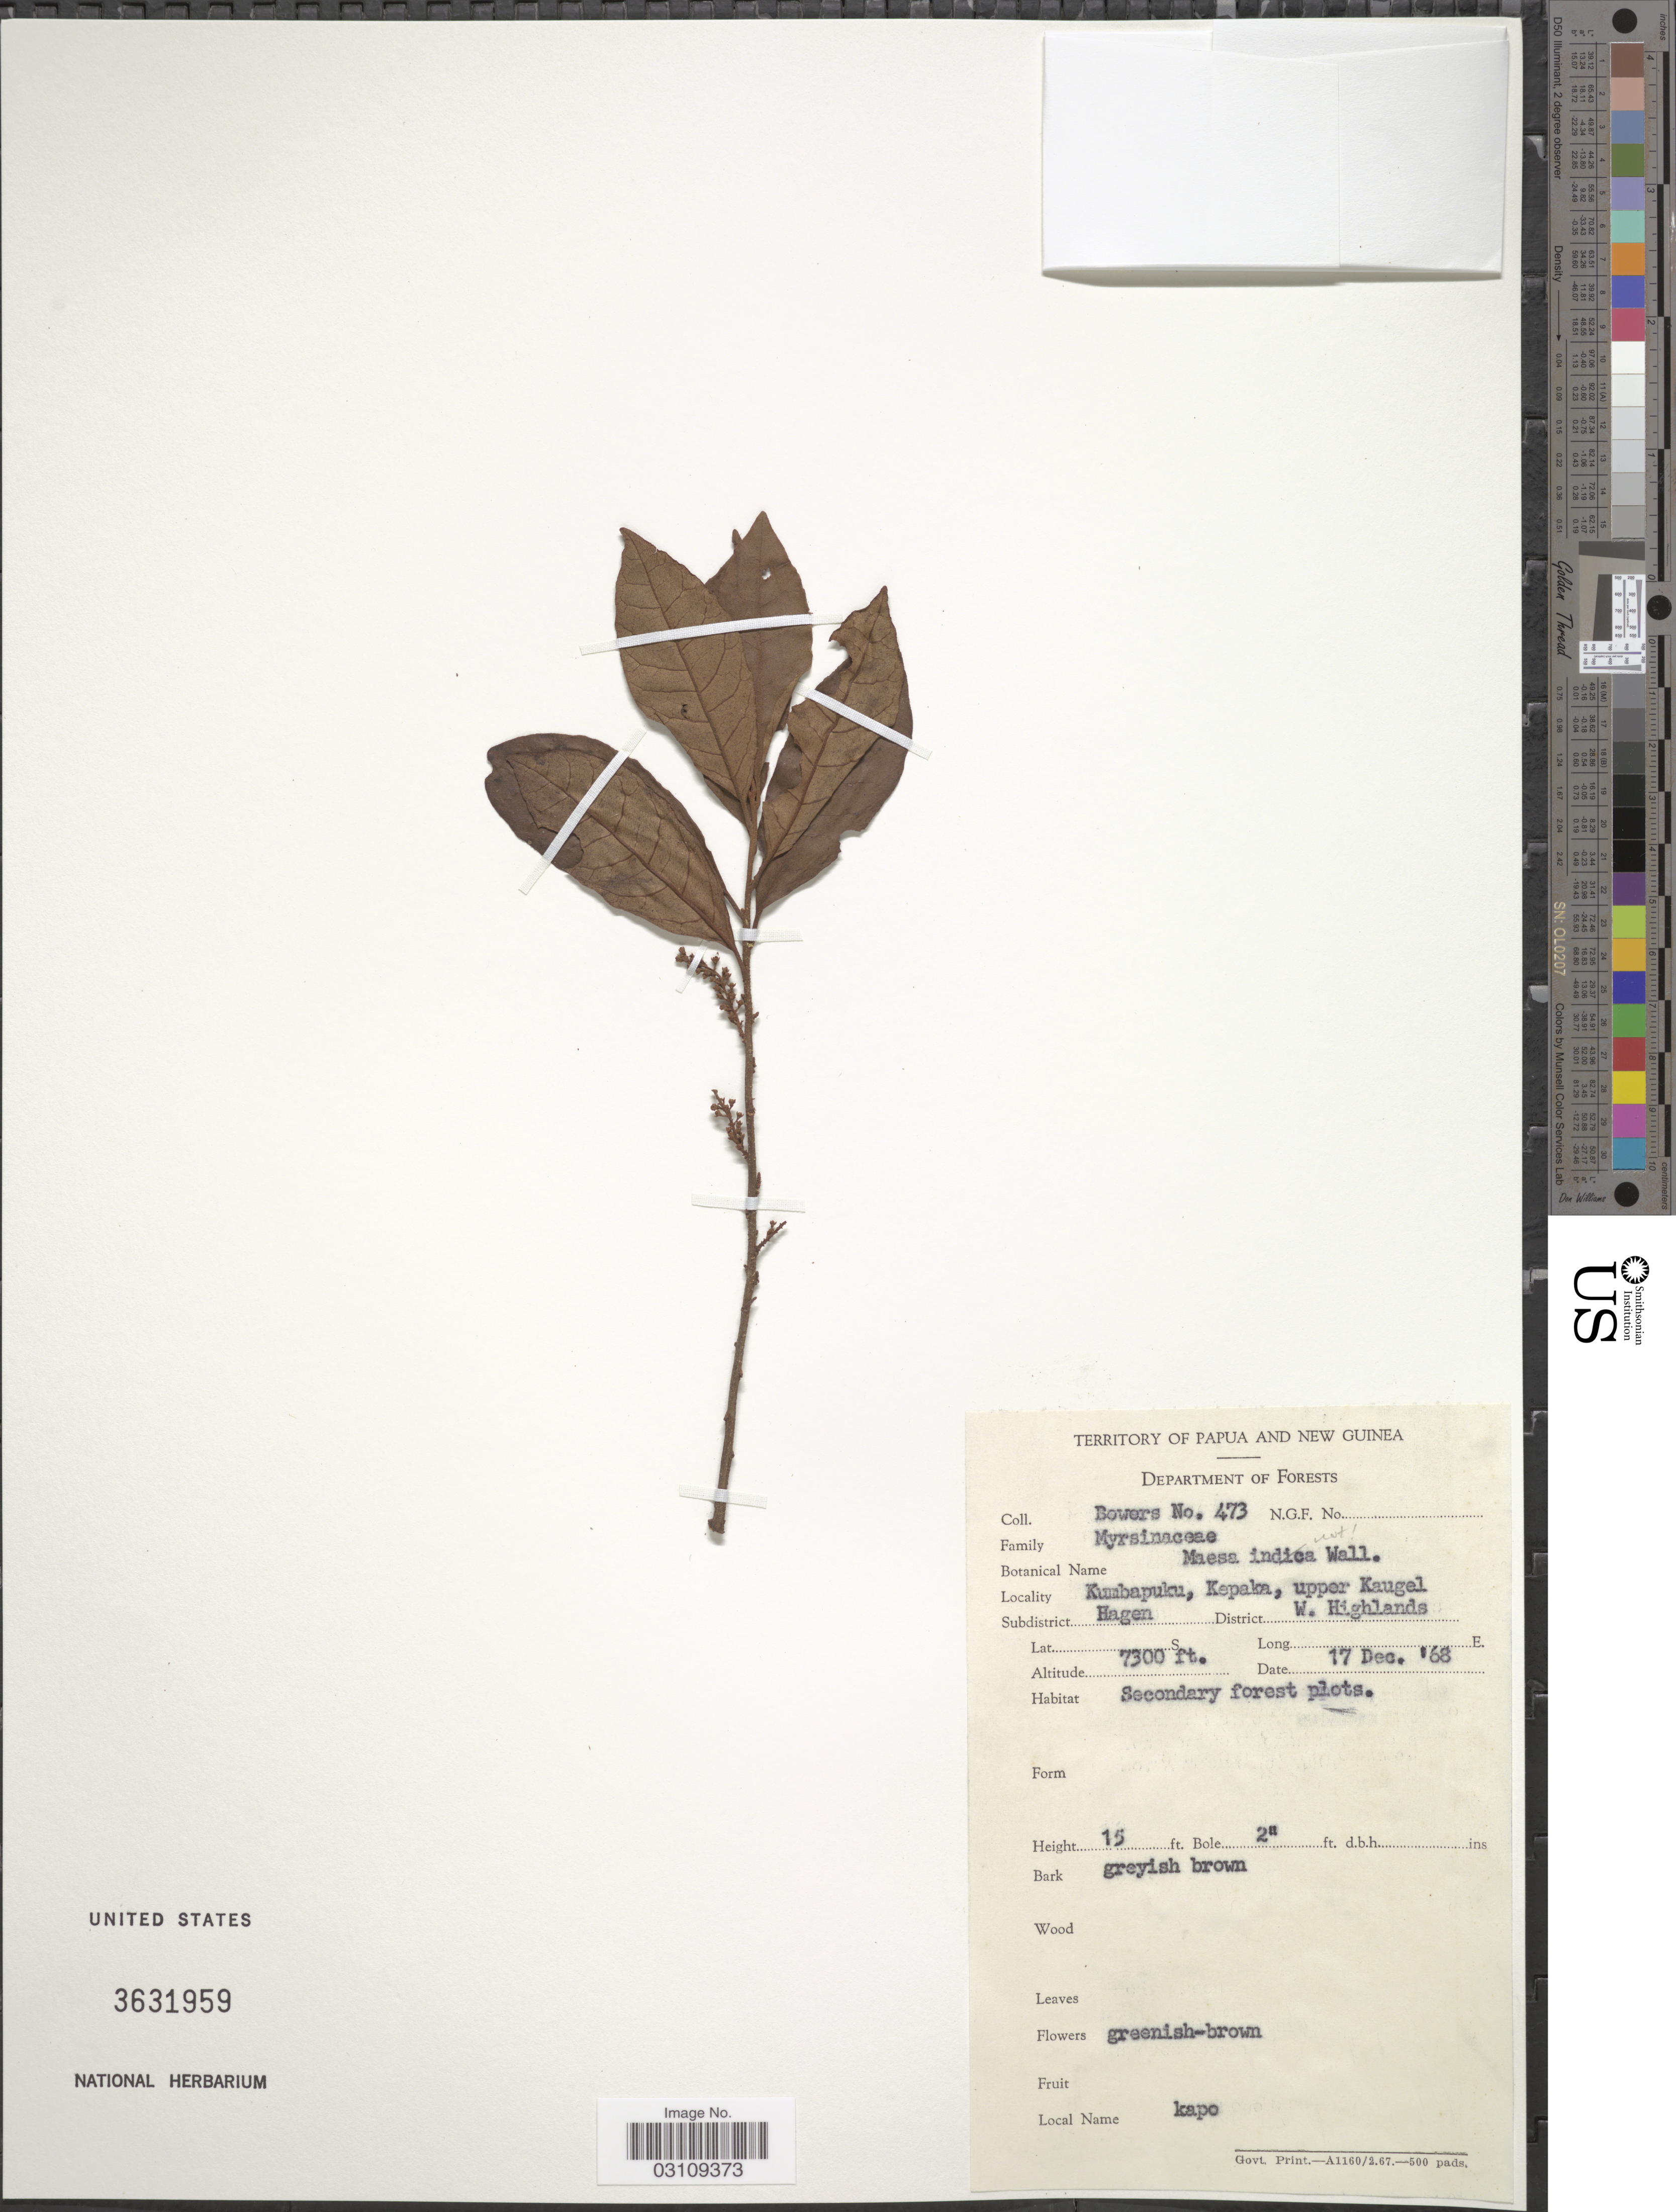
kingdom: Plantae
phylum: Tracheophyta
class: Magnoliopsida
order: Ericales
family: Primulaceae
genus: Maesa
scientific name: Maesa sp.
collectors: -. Bowers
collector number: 473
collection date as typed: Transcribed d/m/y: 17/12/68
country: Papua New Guinea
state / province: Western Highlands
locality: Territory of Papua and New Guinea. Kumbapuku, Kepaka, upper Kaugel. Subdistrict Hagen. District W. Highlands.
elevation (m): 2225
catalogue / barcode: US 3631959